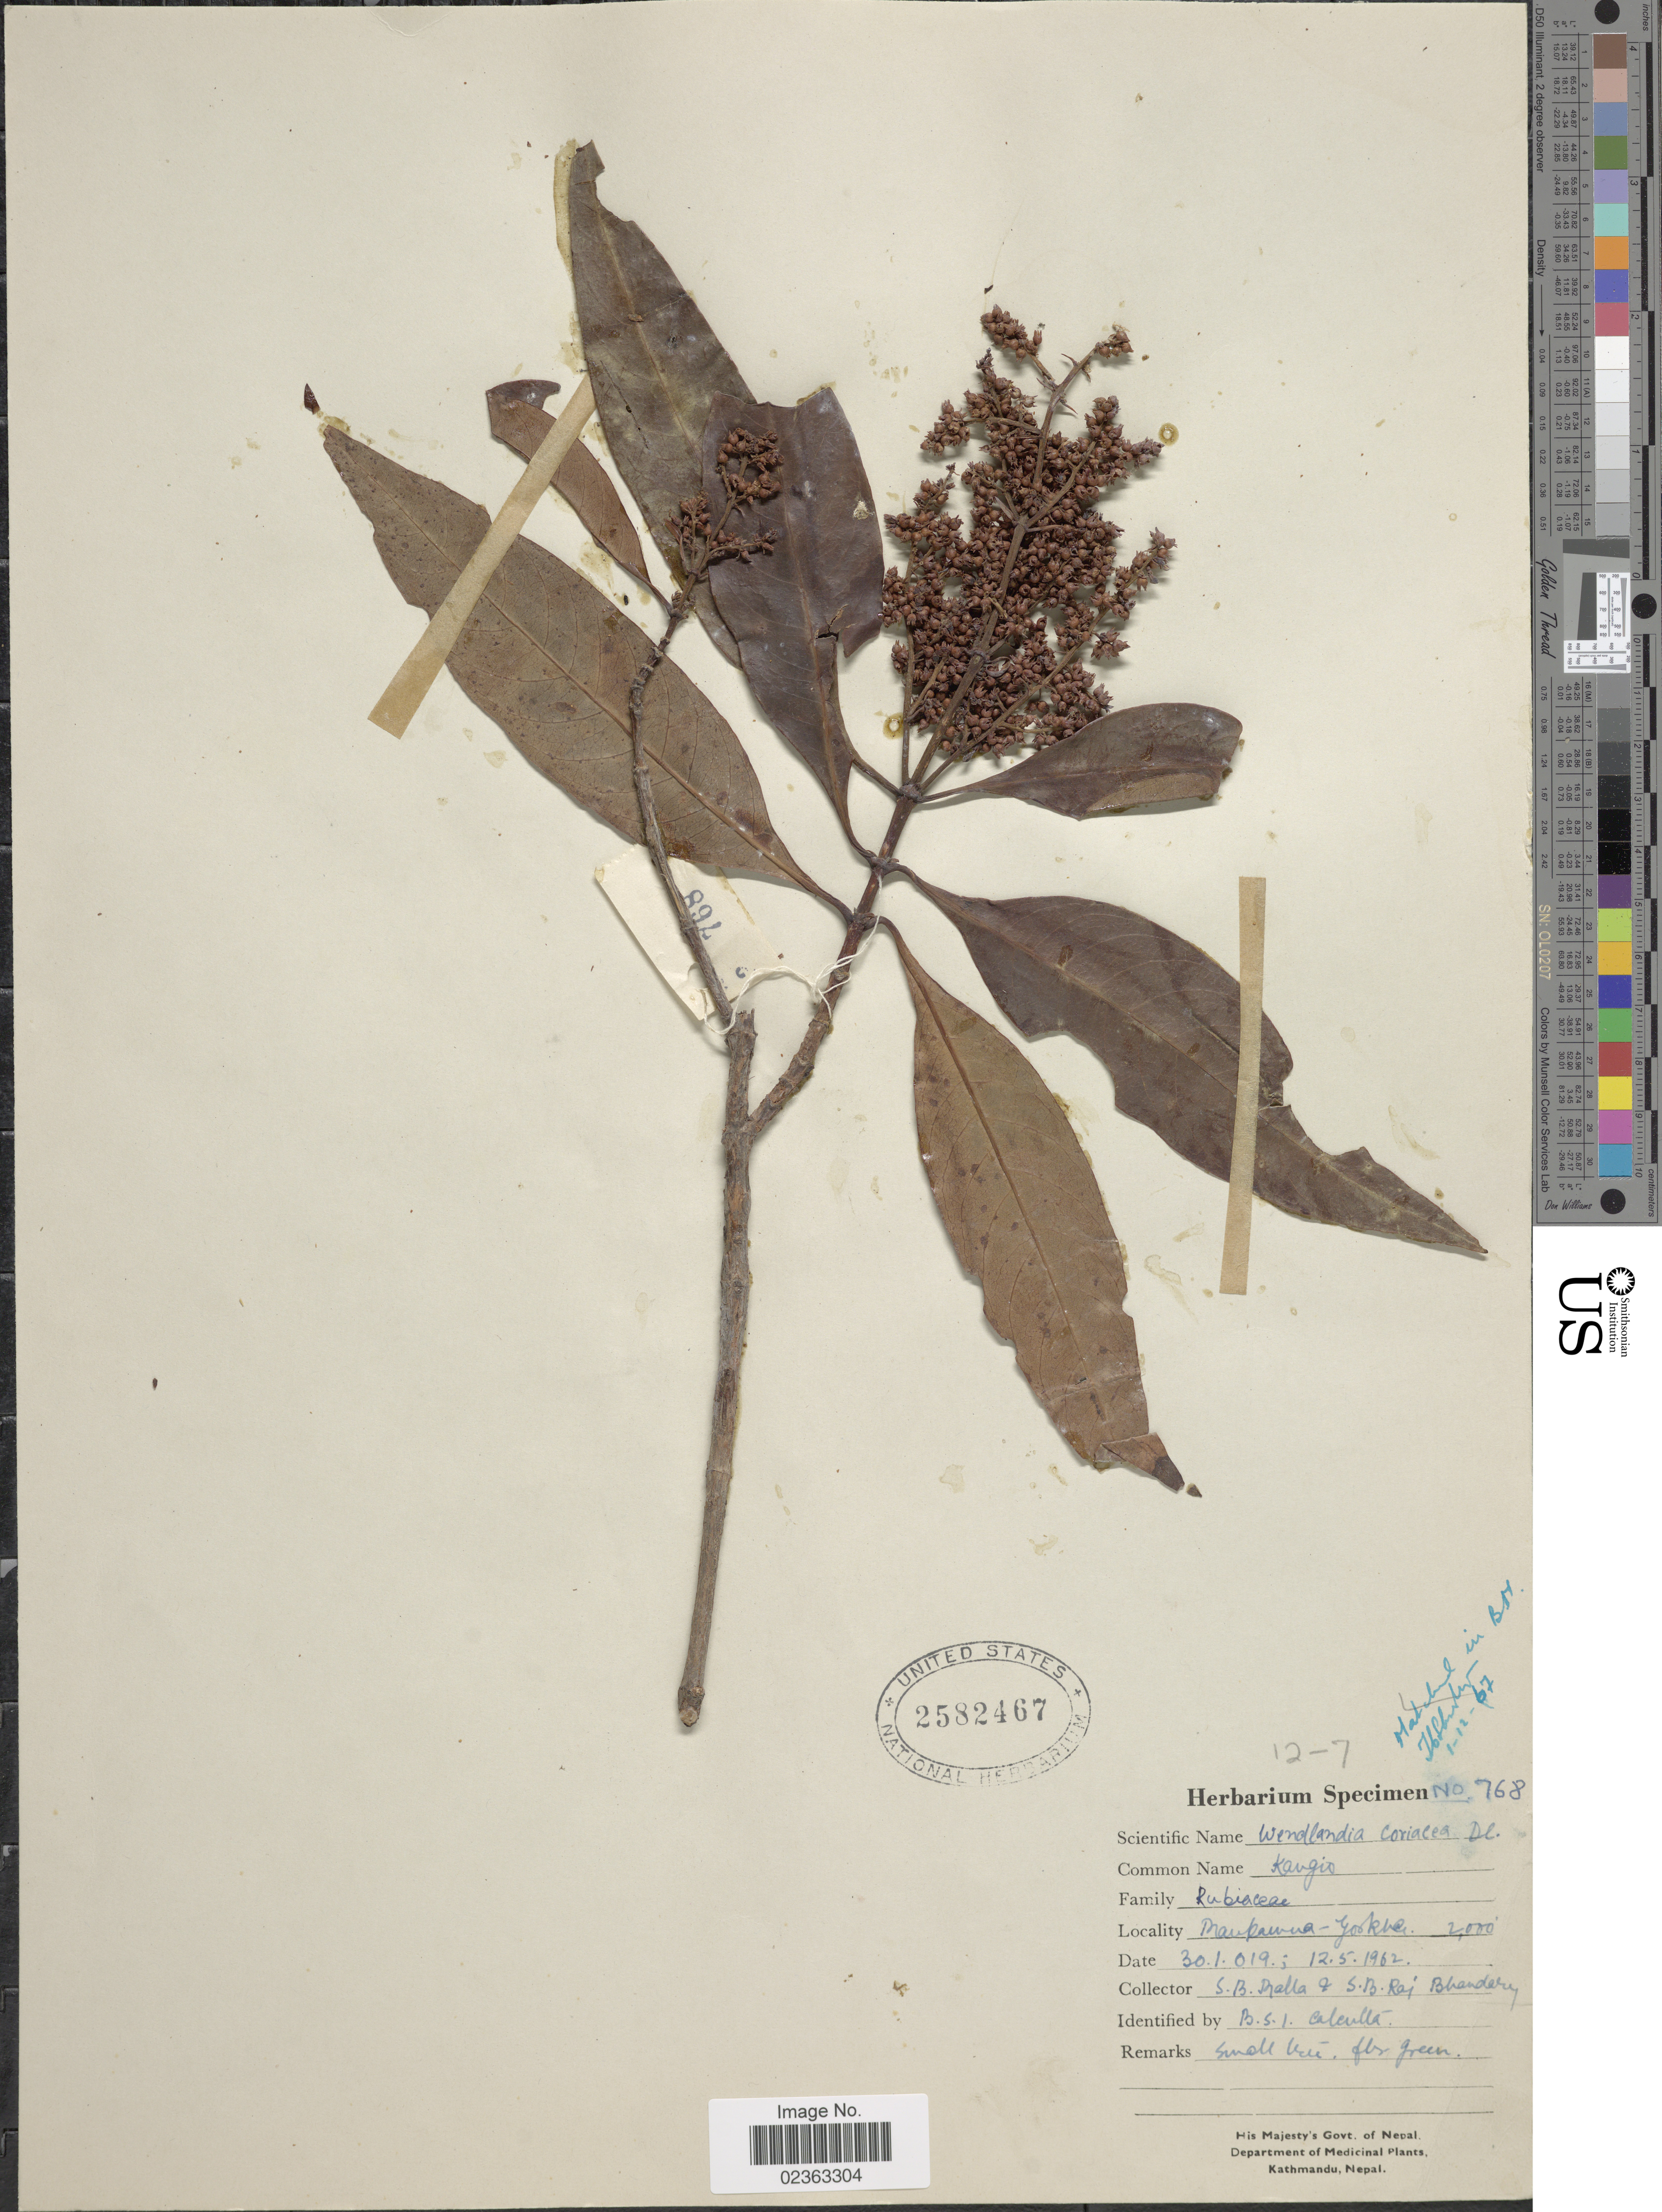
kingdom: Plantae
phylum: Tracheophyta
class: Magnoliopsida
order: Gentianales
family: Rubiaceae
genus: Wendlandia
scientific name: Wendlandia coriacea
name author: (Wall.) DC.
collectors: S. Balla & S. Raj Bhandery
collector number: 768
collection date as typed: Transcribed d/m/y: 30/1/19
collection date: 1962-05-12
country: India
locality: Maupawna-Yosker [interpreted]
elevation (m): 610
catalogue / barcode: US 2582467